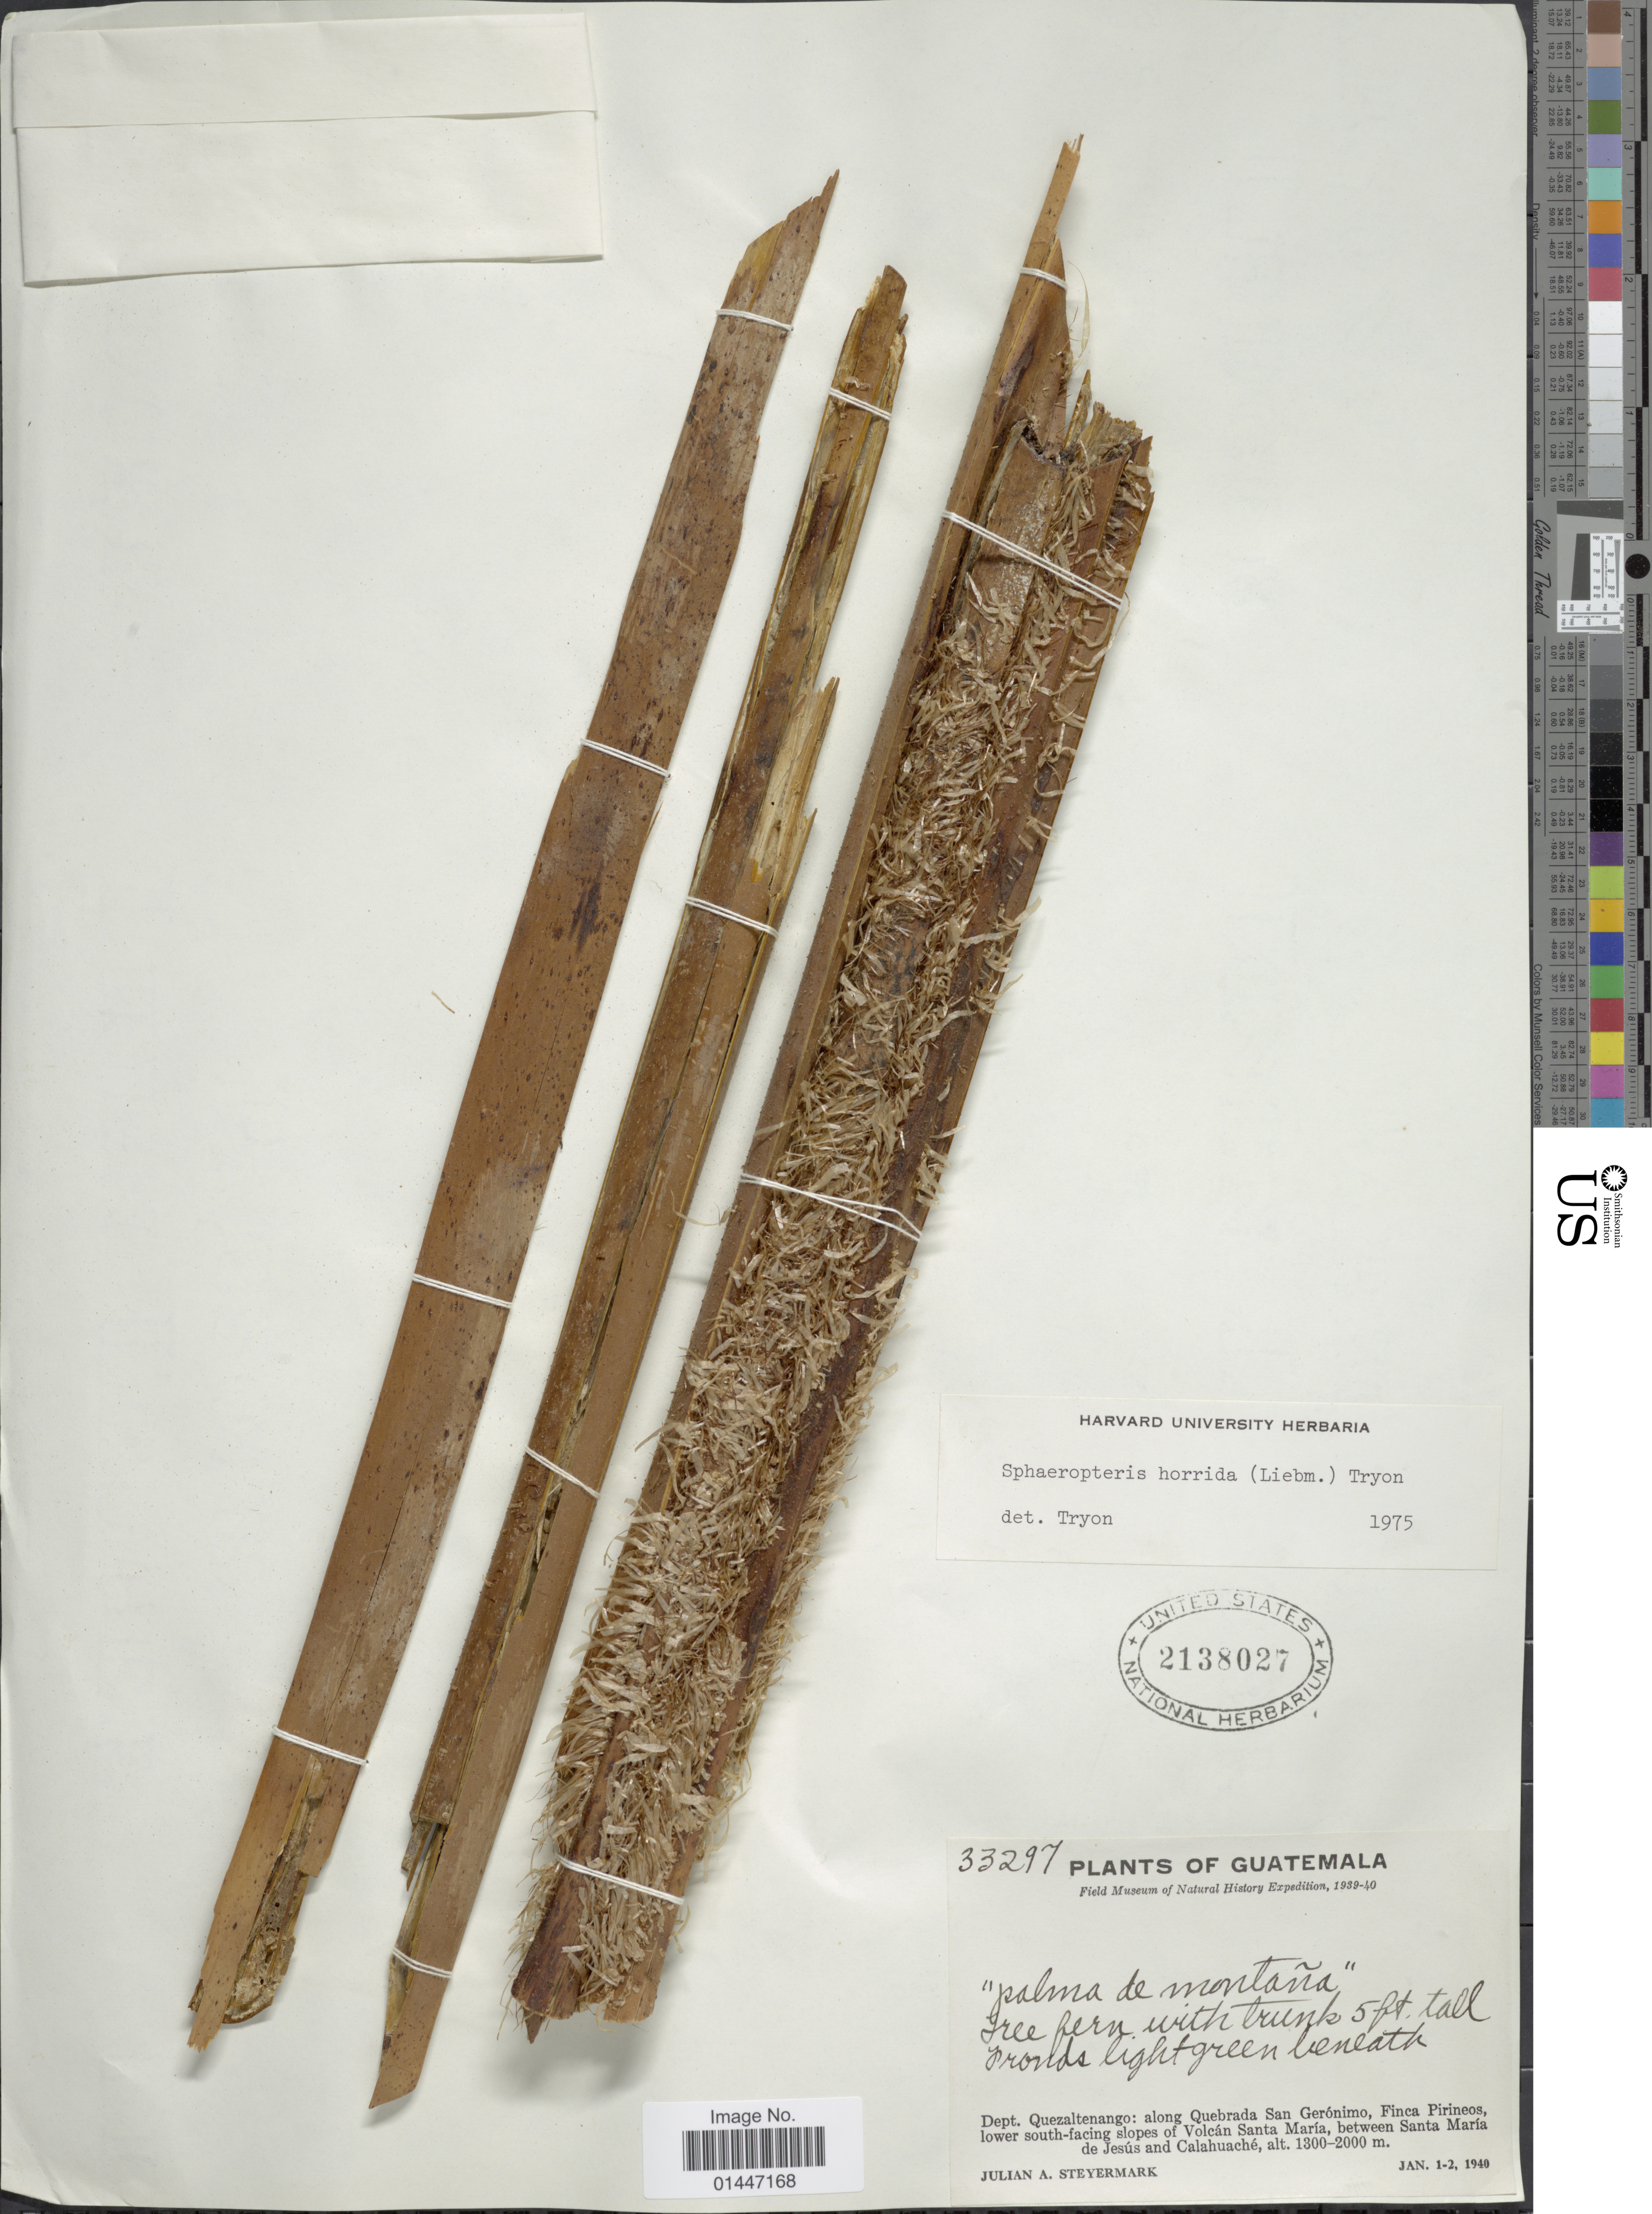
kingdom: Plantae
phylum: Tracheophyta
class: Polypodiopsida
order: Cyatheales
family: Cyatheaceae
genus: Sphaeropteris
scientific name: Sphaeropteris horrida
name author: (Liebm.) R.M. Tryon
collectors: J. Steyermark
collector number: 33297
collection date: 1940-01-01/1940-01-02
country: Guatemala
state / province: Quetzaltenango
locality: Dept. Quezaltenango: along Quebrada San Geronimo, Finca Pirineos, lower south- facing slopes of Volcan Santa Maria, between Santa Maria de Jesus and Calahuache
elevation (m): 1300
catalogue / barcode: US 2138027